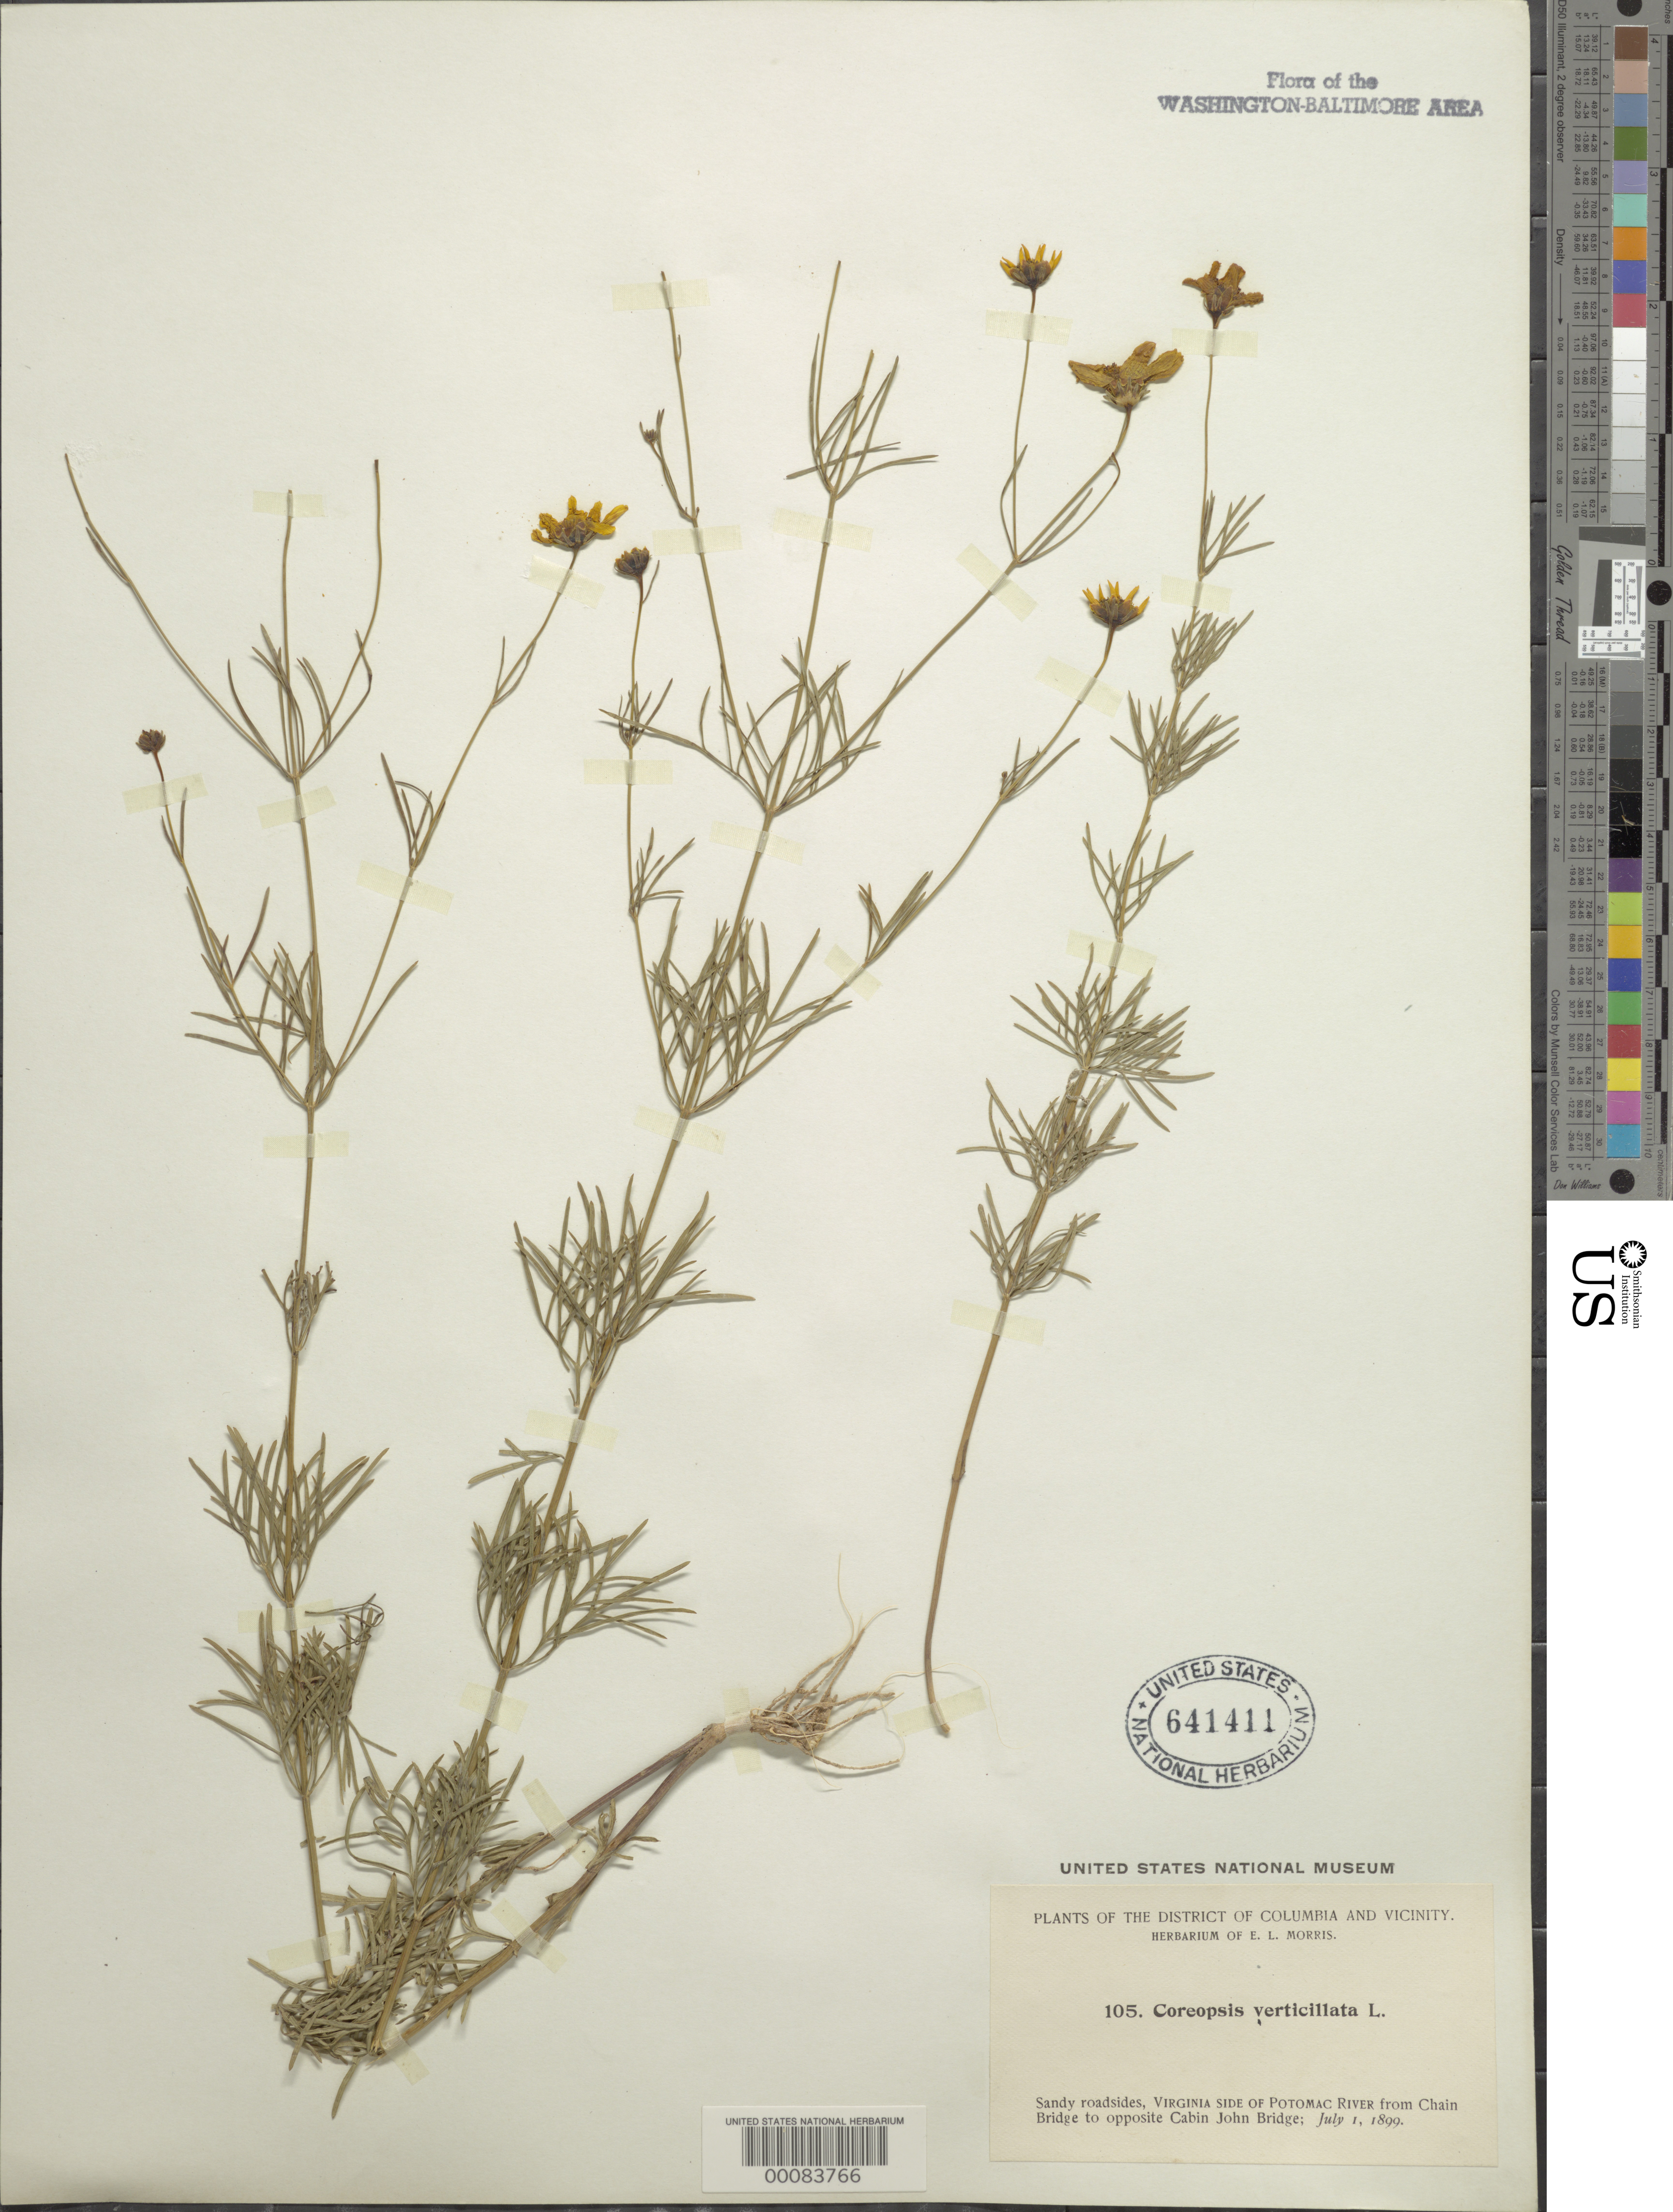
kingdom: Plantae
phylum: Tracheophyta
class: Magnoliopsida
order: Asterales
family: Asteraceae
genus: Coreopsis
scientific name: Coreopsis verticillata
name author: L.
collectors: E. L. Morris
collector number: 105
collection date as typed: -1 Jul 1899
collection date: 1899-07-01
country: United States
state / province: Virginia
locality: From Chain Bridge to opposite Cabin John Bridge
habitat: Sandy roadsides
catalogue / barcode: US 641411